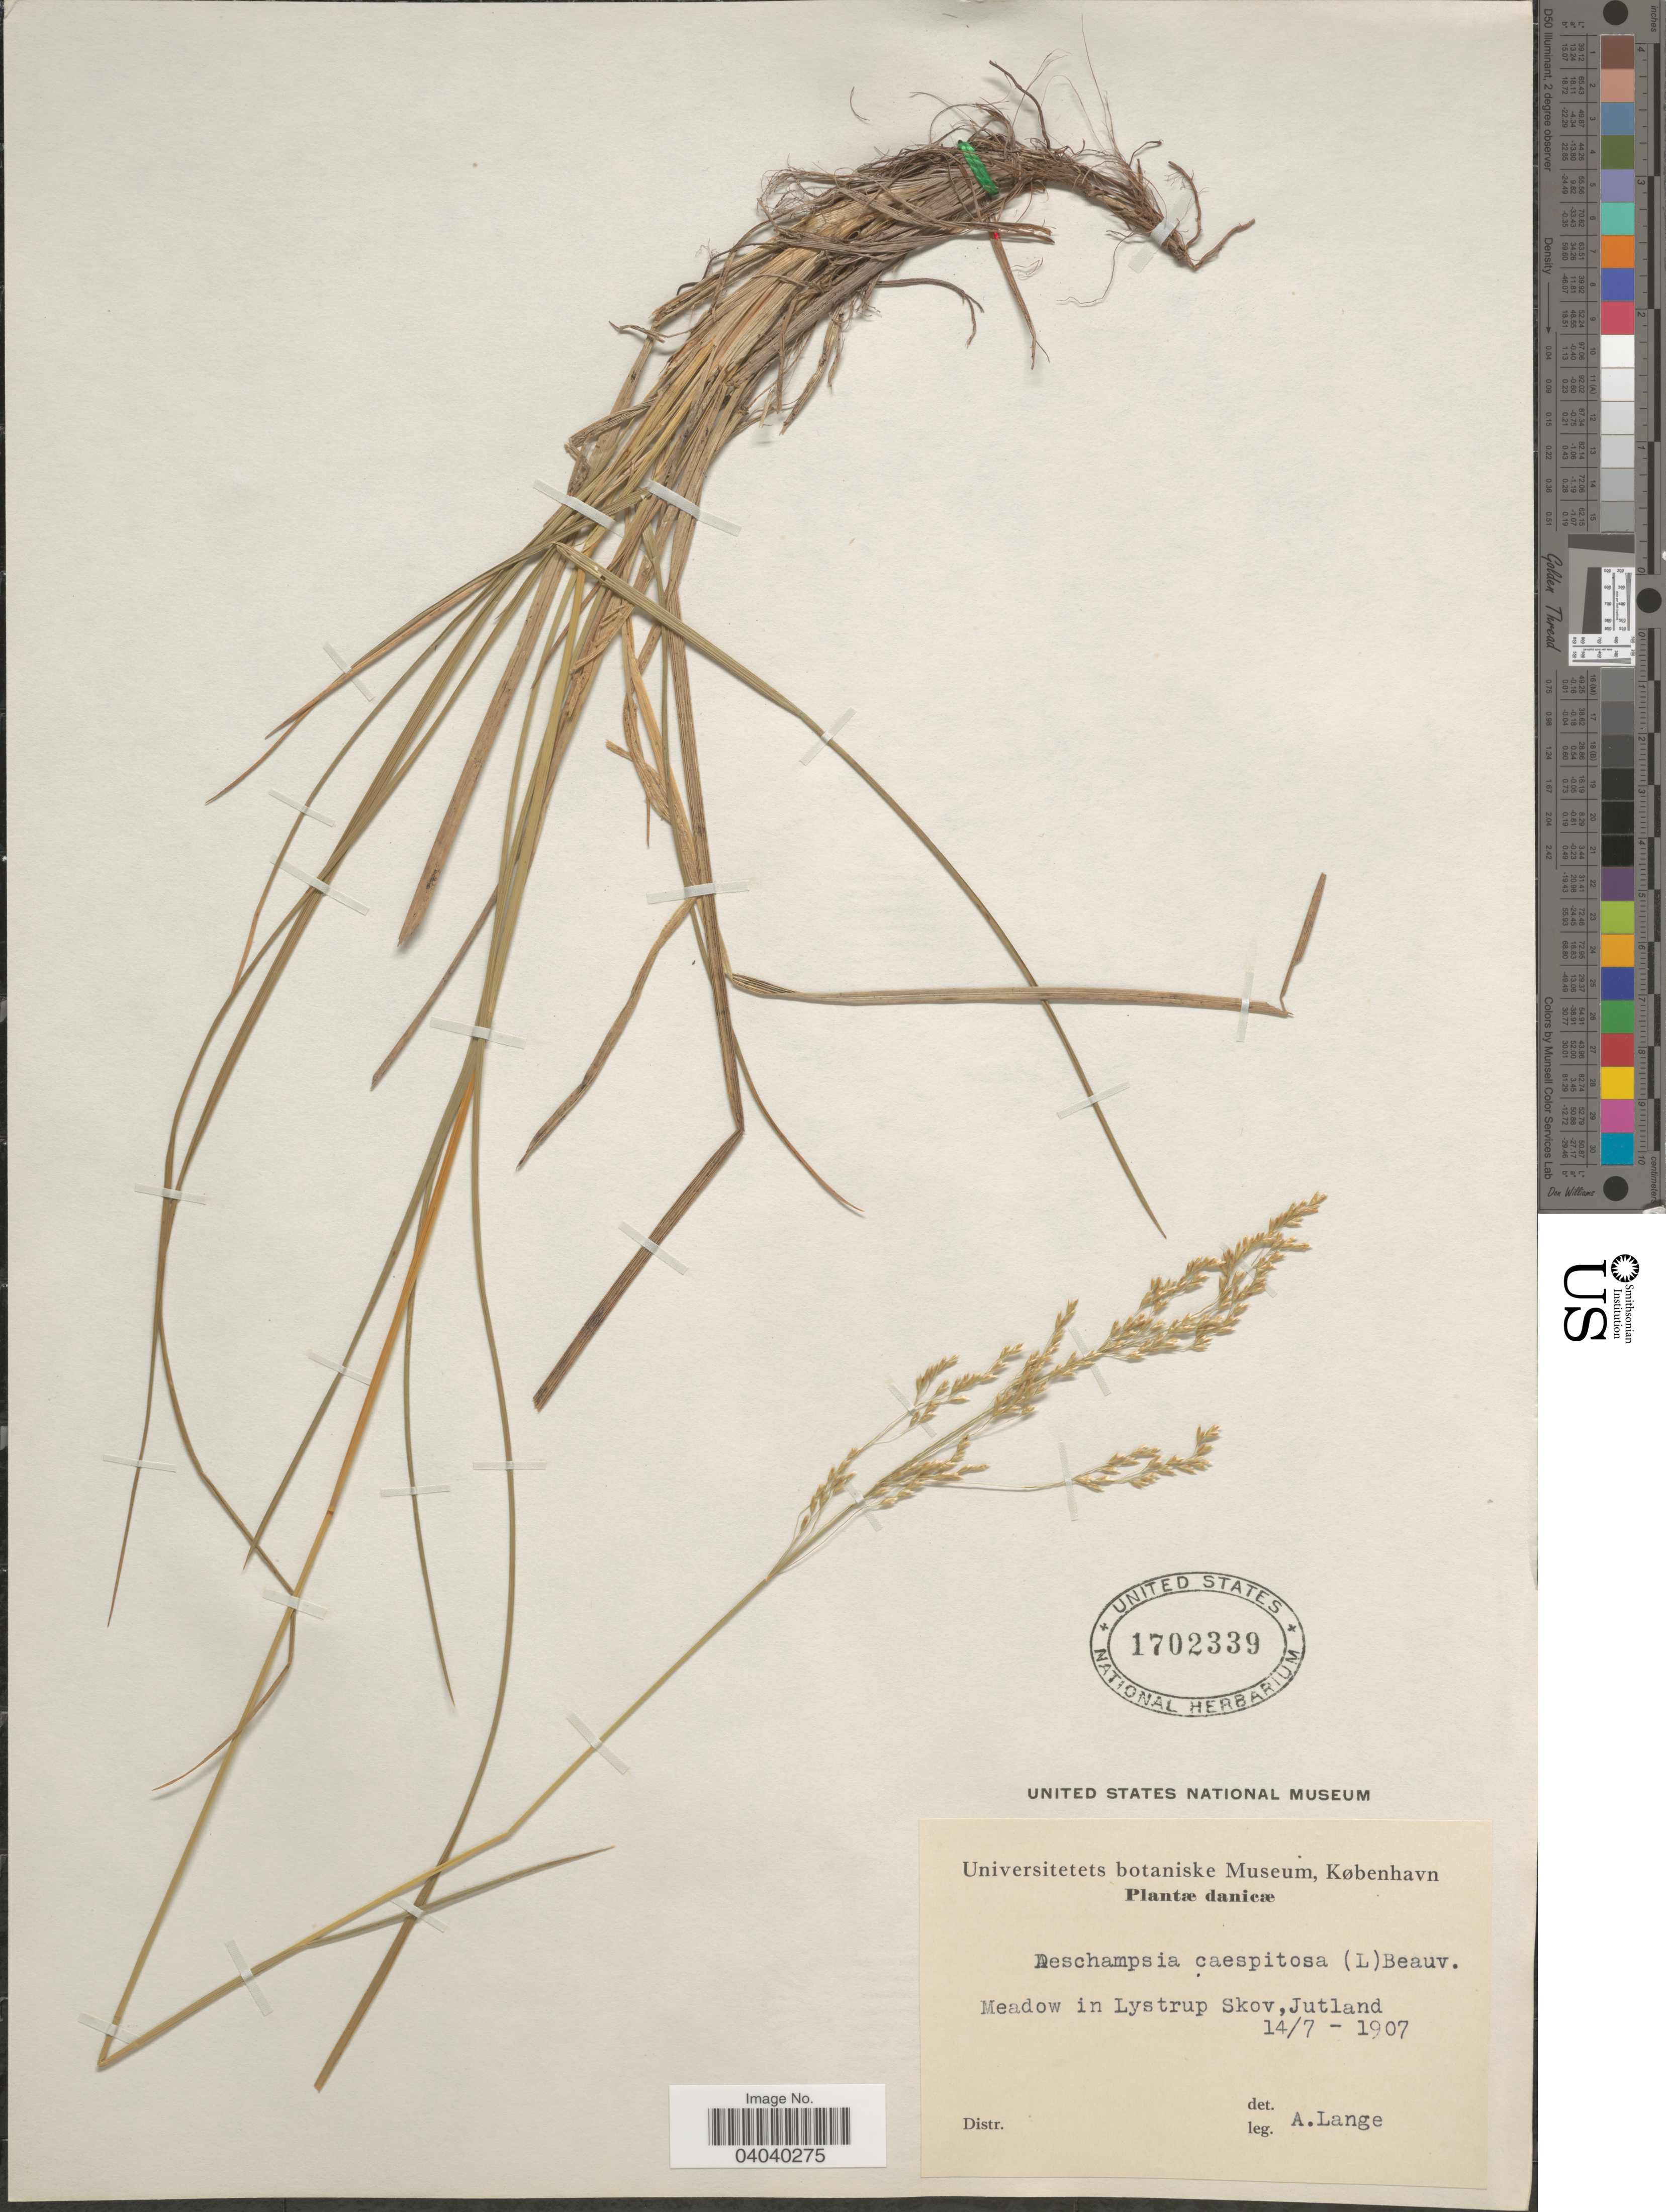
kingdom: Plantae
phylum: Tracheophyta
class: Liliopsida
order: Poales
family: Poaceae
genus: Deschampsia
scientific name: Deschampsia cespitosa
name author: (L.) P. Beauv.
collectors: A. E. Lange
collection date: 1907-07-14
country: Denmark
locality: Danicæ. Meadow in Lystrup Skov, Jutland.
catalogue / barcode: US 1702339